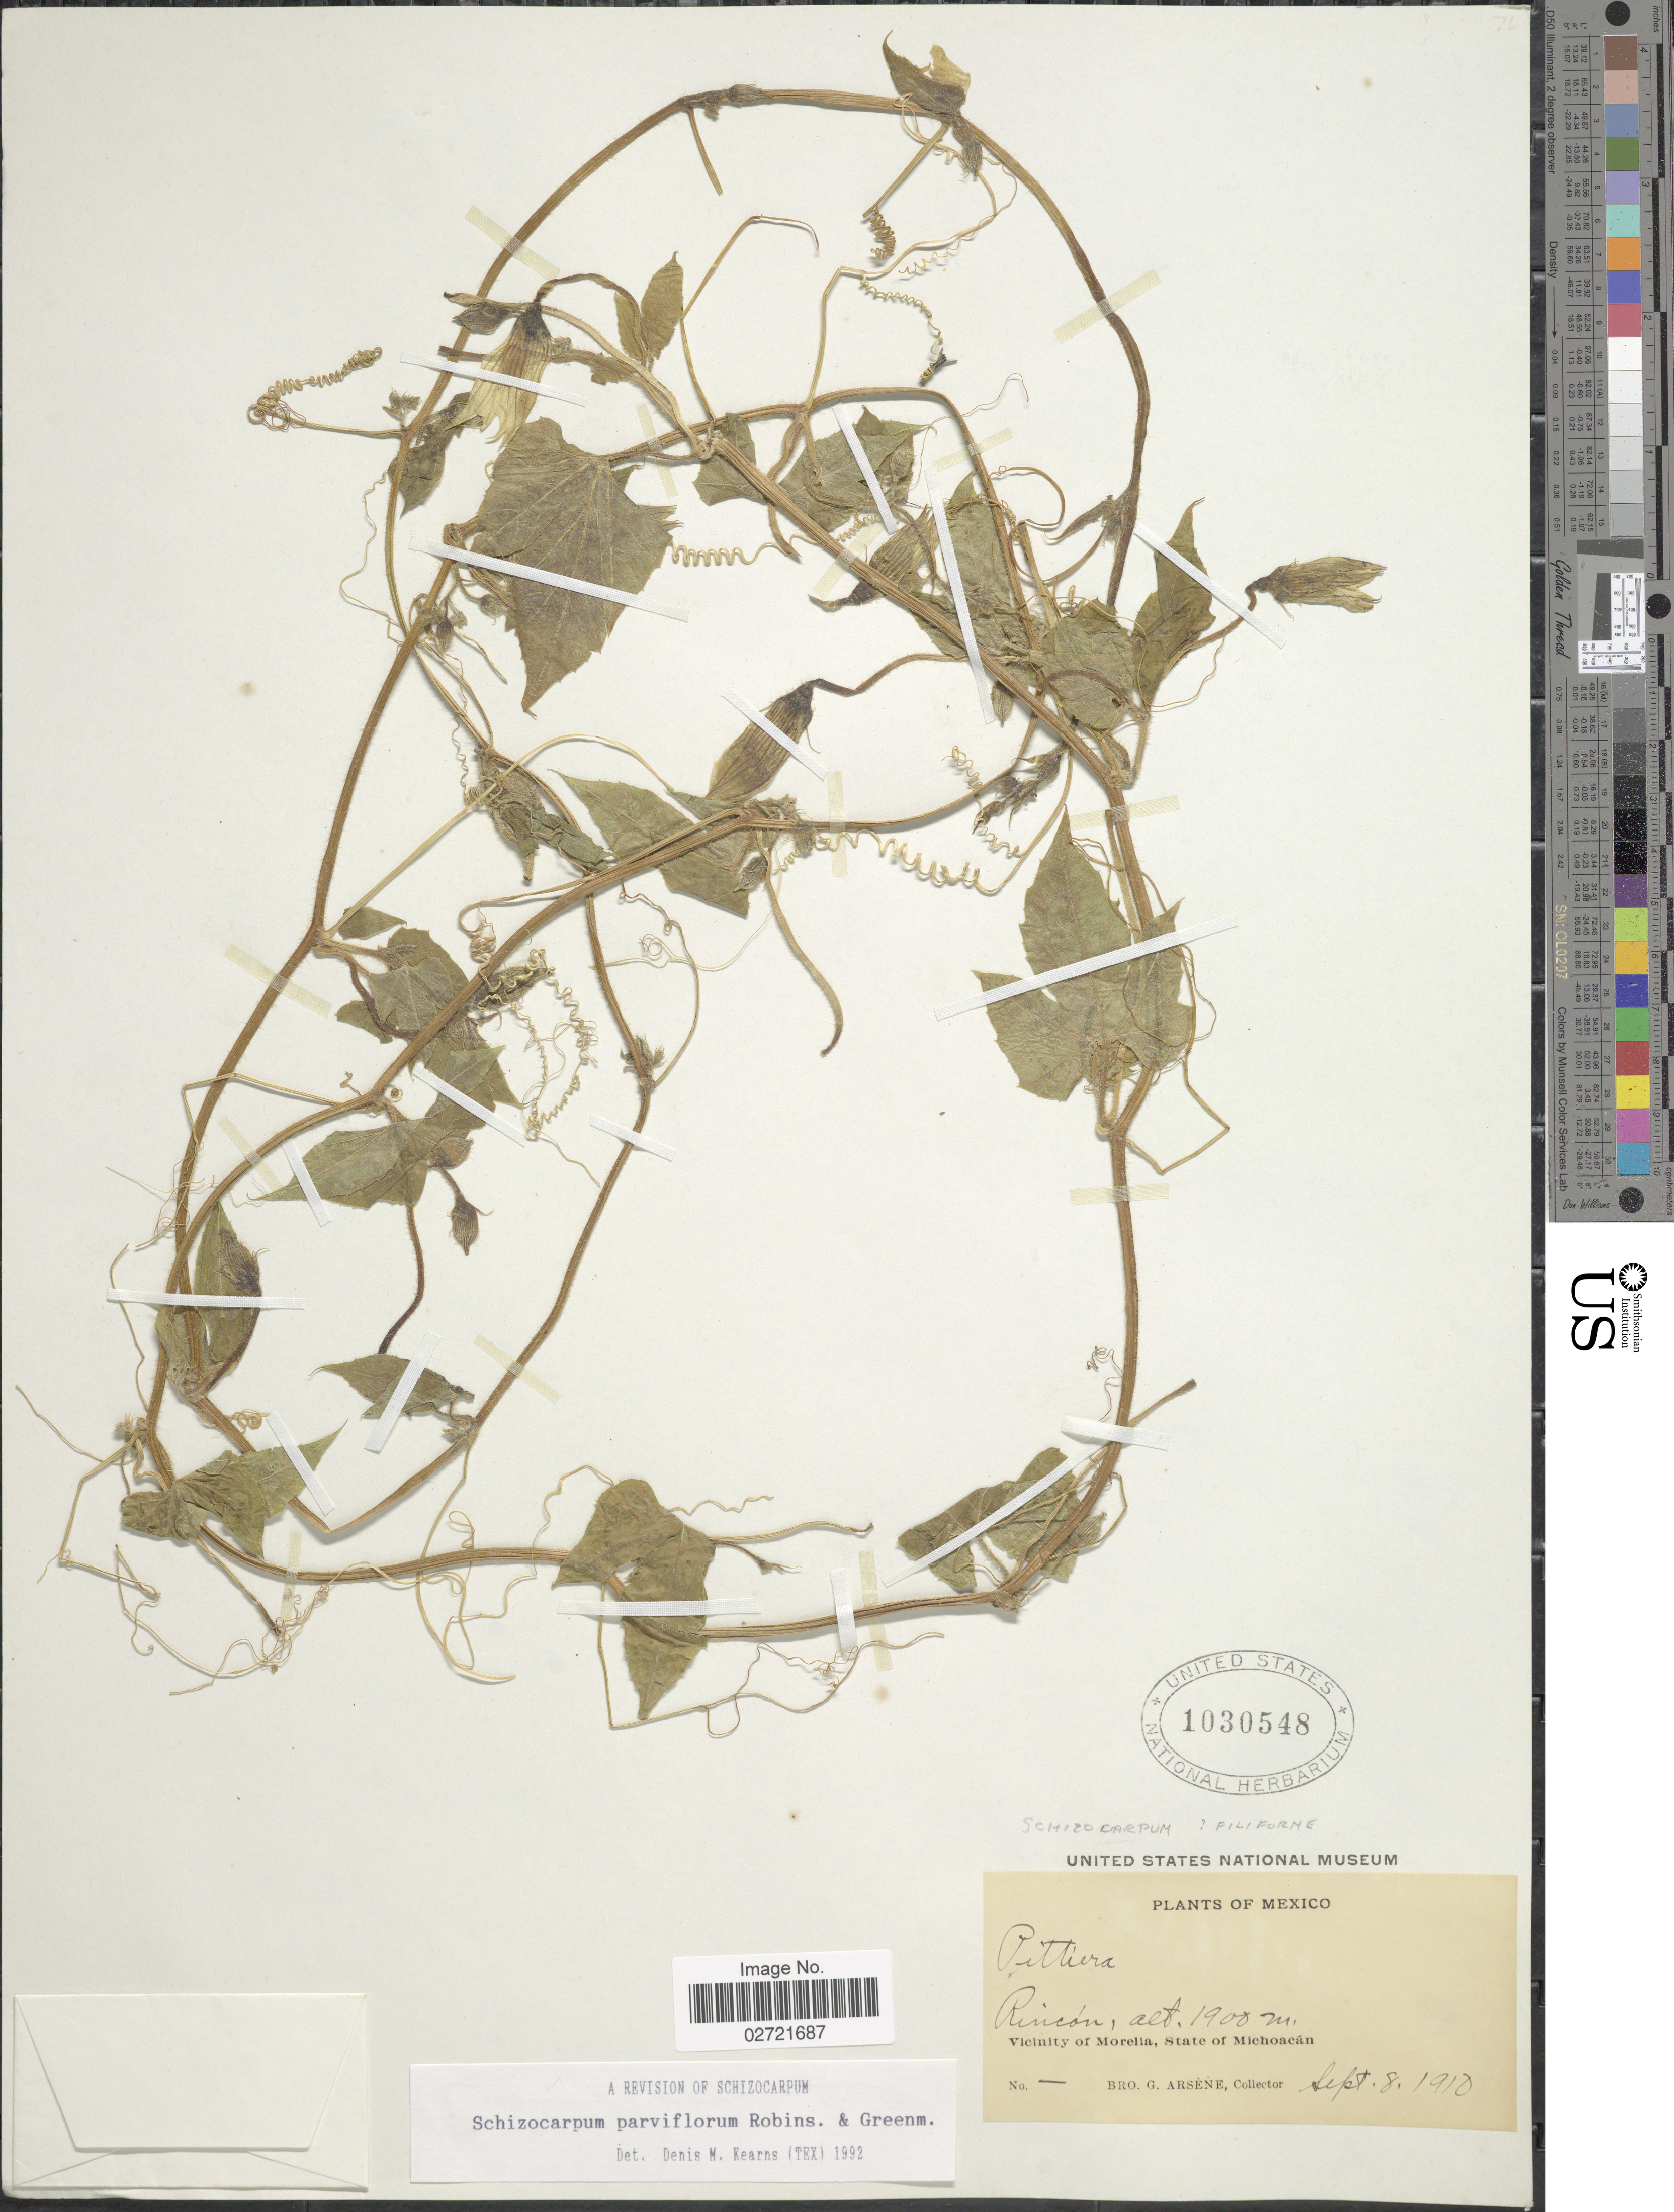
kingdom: Plantae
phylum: Tracheophyta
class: Magnoliopsida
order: Cucurbitales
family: Cucurbitaceae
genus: Schizocarpum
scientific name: Schizocarpum parviflorum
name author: B.L. Rob. & Greenm.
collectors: Bro. G. Arsène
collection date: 1910-09-08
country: Mexico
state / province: Michoacán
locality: Rincon, Vicinity of Morelia, State of Michoacan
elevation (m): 1900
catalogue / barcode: US 1030548